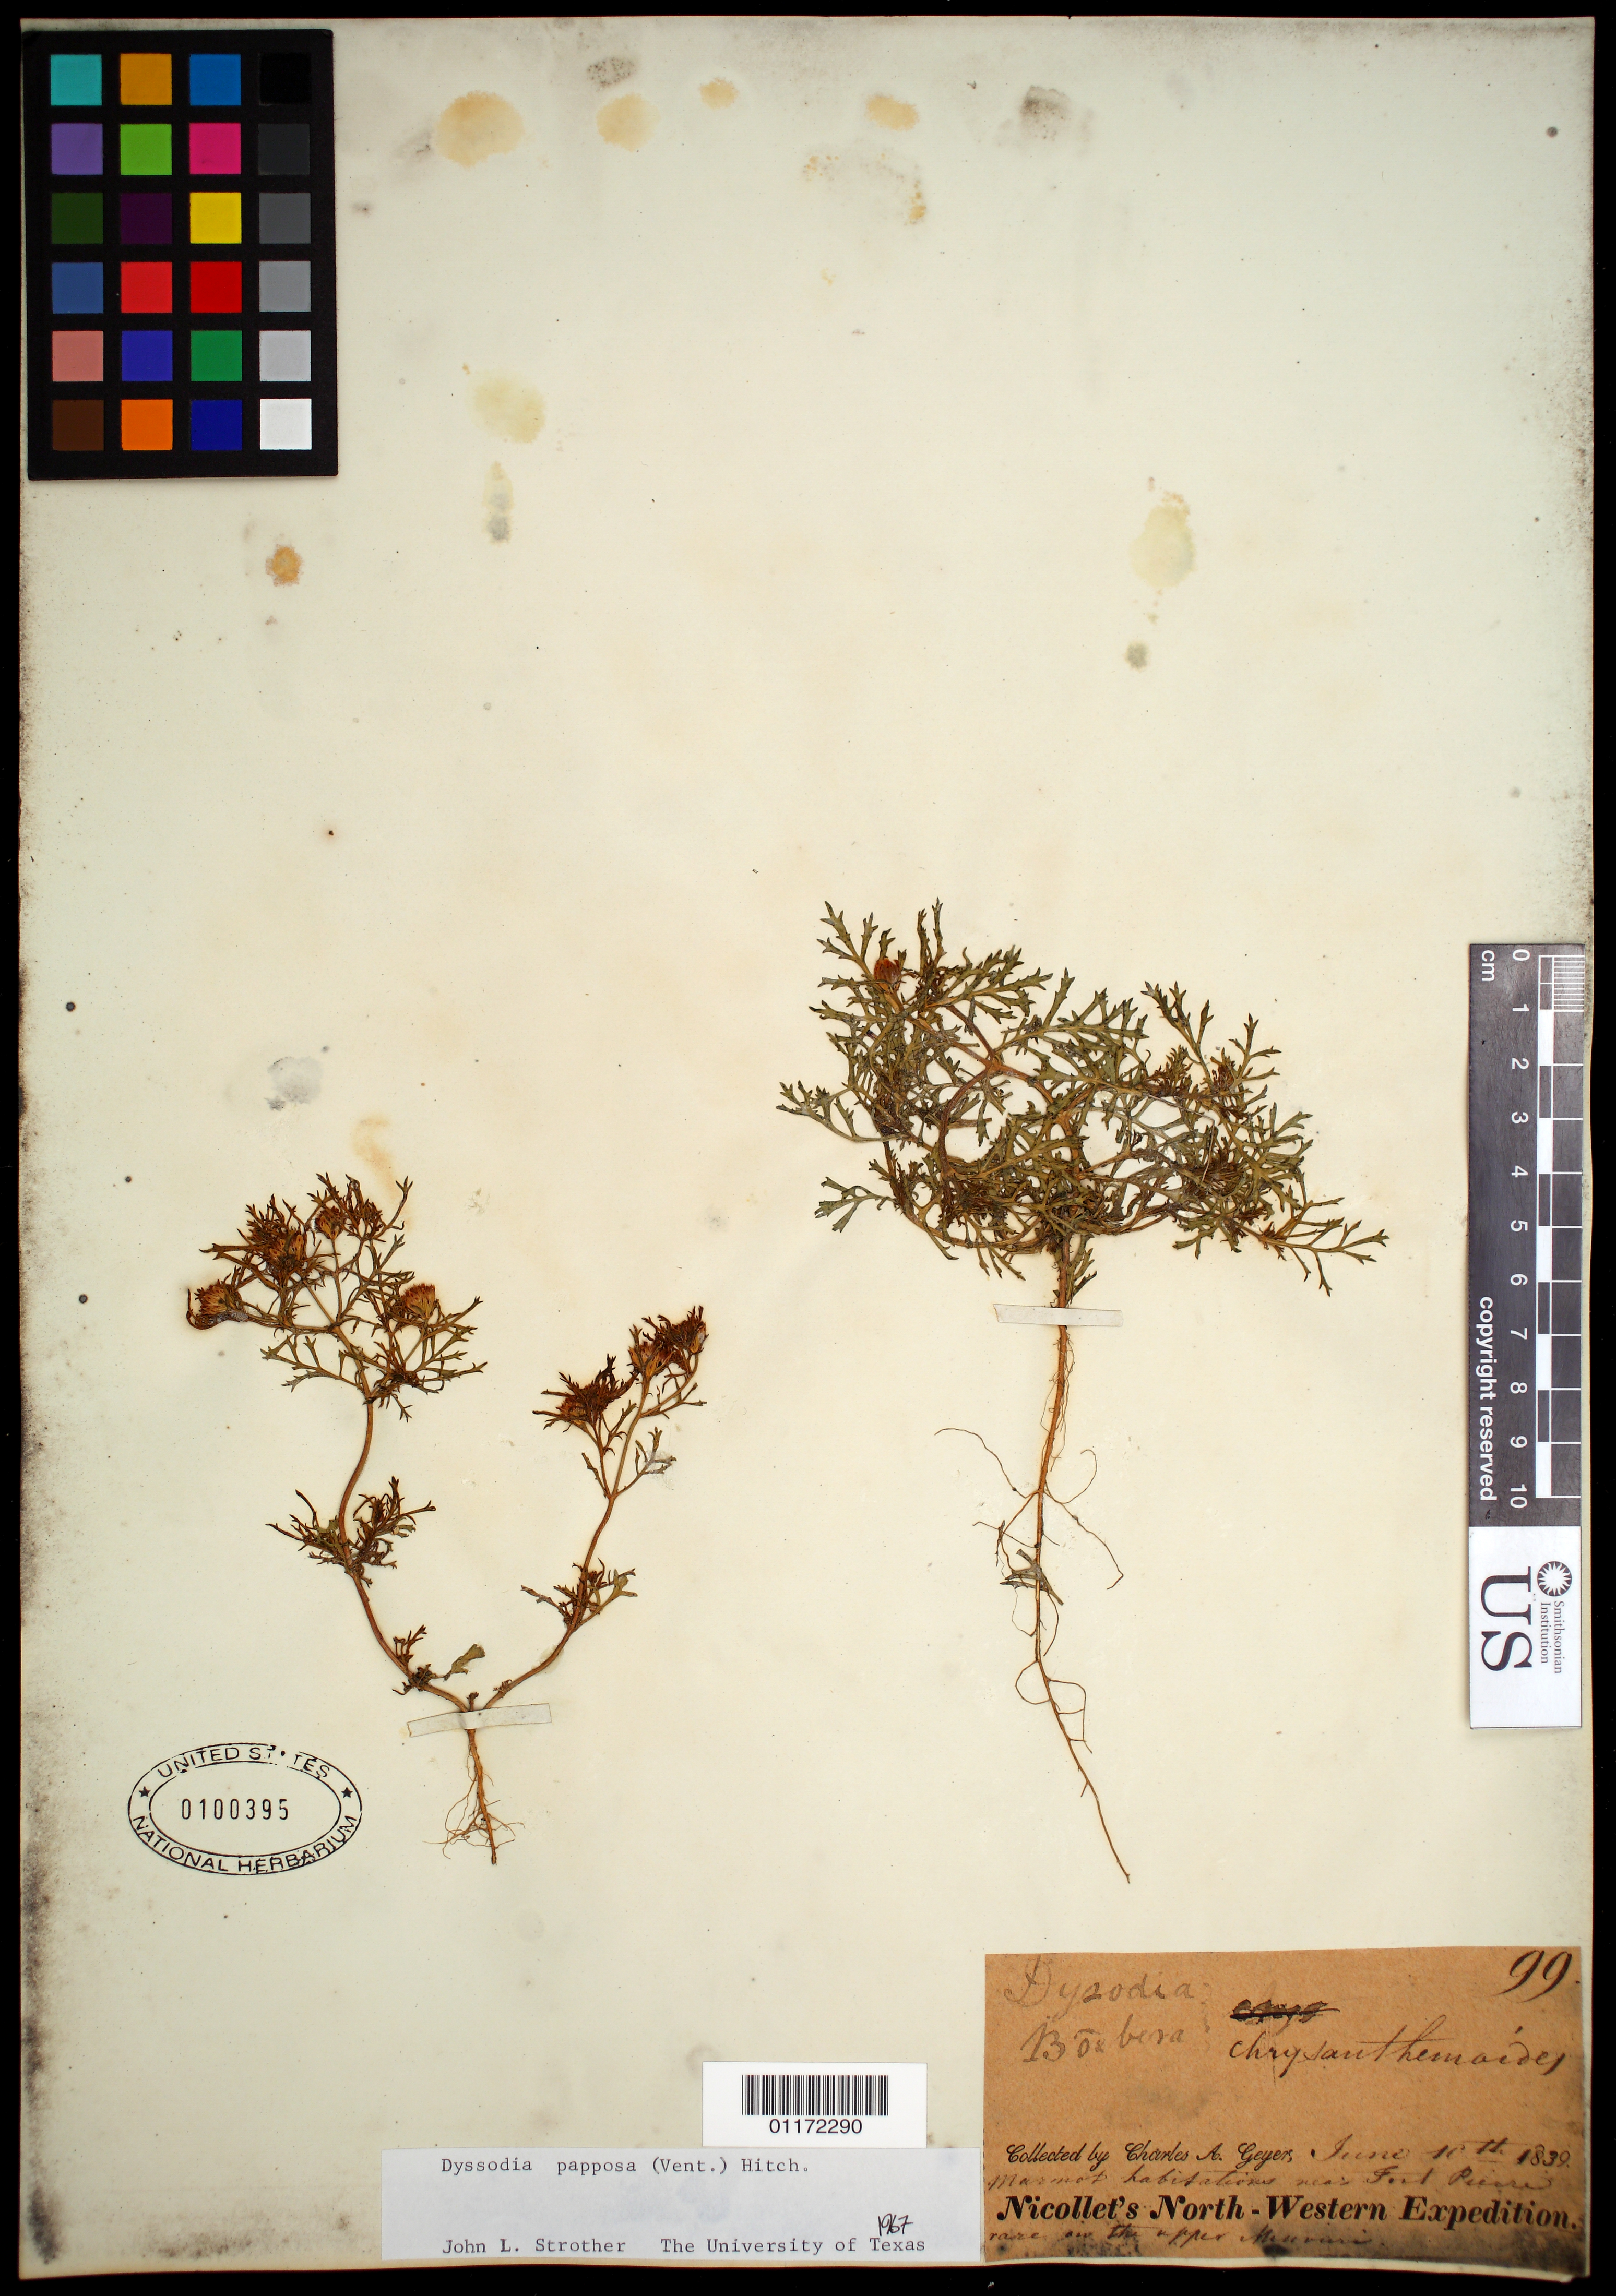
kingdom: Plantae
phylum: Tracheophyta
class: Magnoliopsida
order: Asterales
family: Asteraceae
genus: Dyssodia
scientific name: Dyssodia papposa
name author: (Vent.) Hitchc.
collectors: C. A. Geyer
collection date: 1839-06-10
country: United States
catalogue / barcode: US 100395